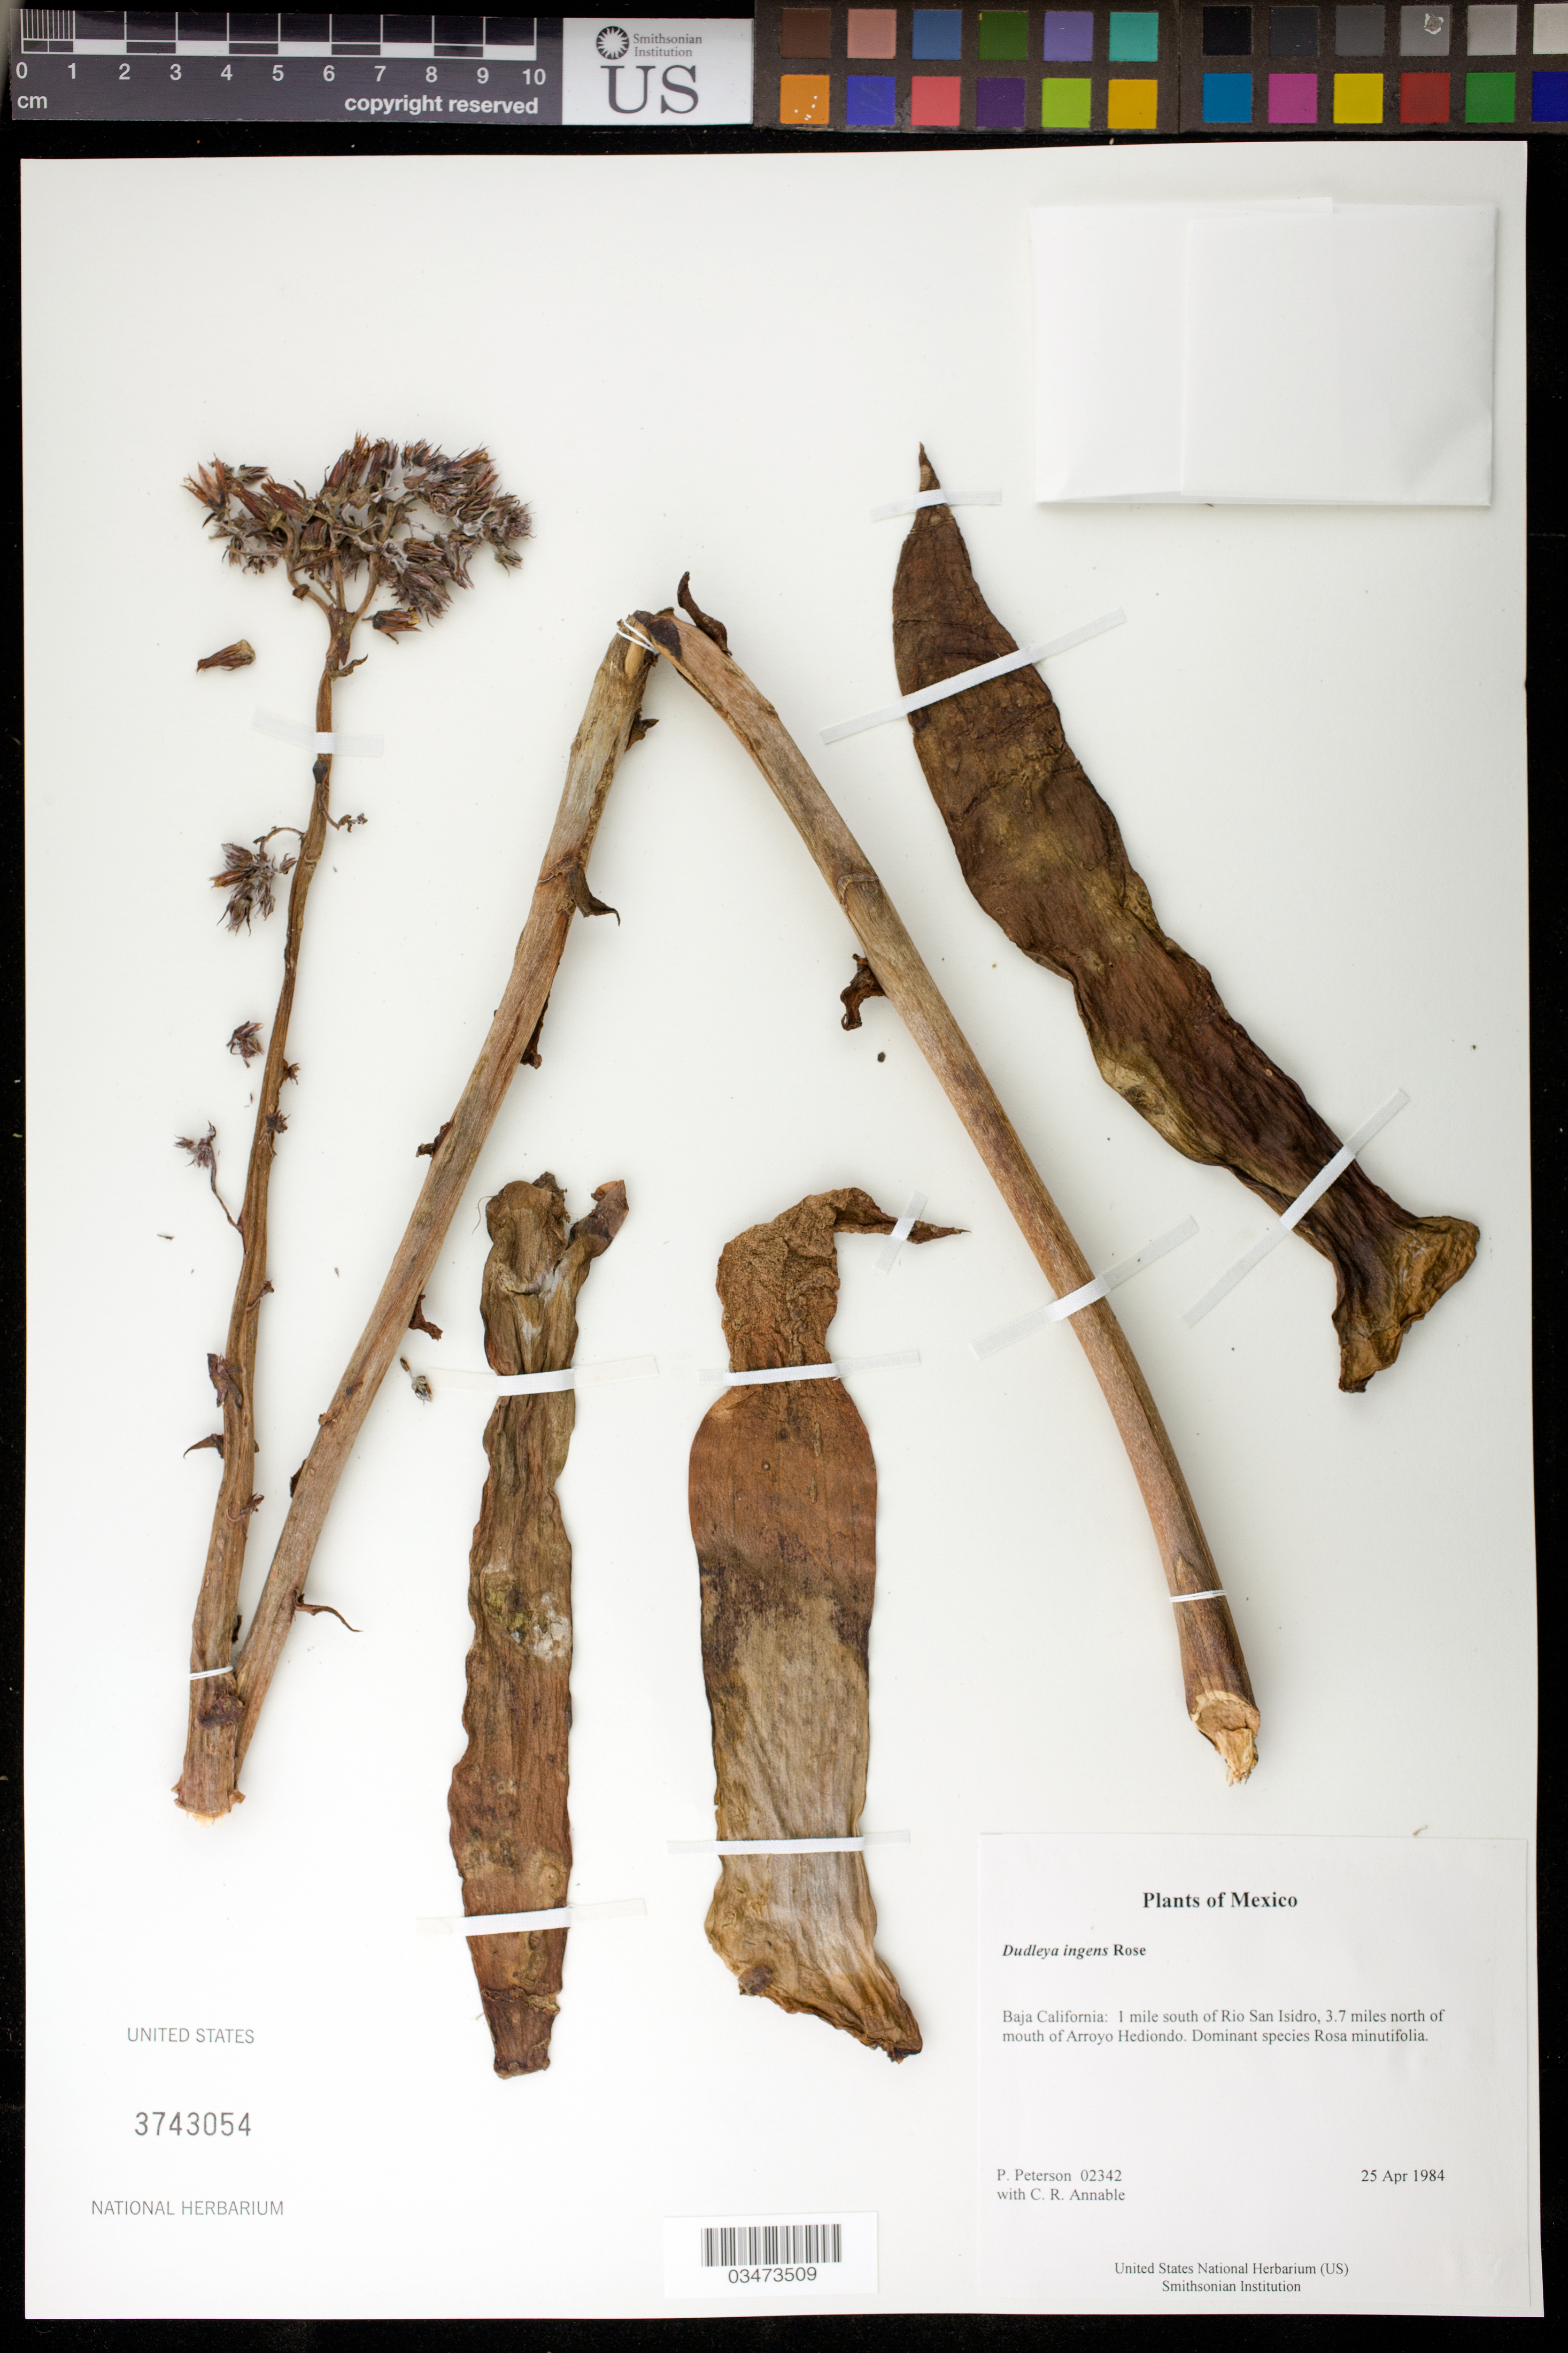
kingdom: Plantae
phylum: Tracheophyta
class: Magnoliopsida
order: Saxifragales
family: Crassulaceae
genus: Dudleya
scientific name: Dudleya ingens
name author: Rose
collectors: P. M. Peterson & C. R. Annable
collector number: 02342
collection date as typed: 25 Apr 1984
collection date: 1984-04-25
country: Mexico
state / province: Baja California Norte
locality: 1 mile south of Rio San Isidro, 3.7 miles north of mouth of Arroyo Hediondo.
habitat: Dominant species Rosa minutifolia.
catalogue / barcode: US 3743054